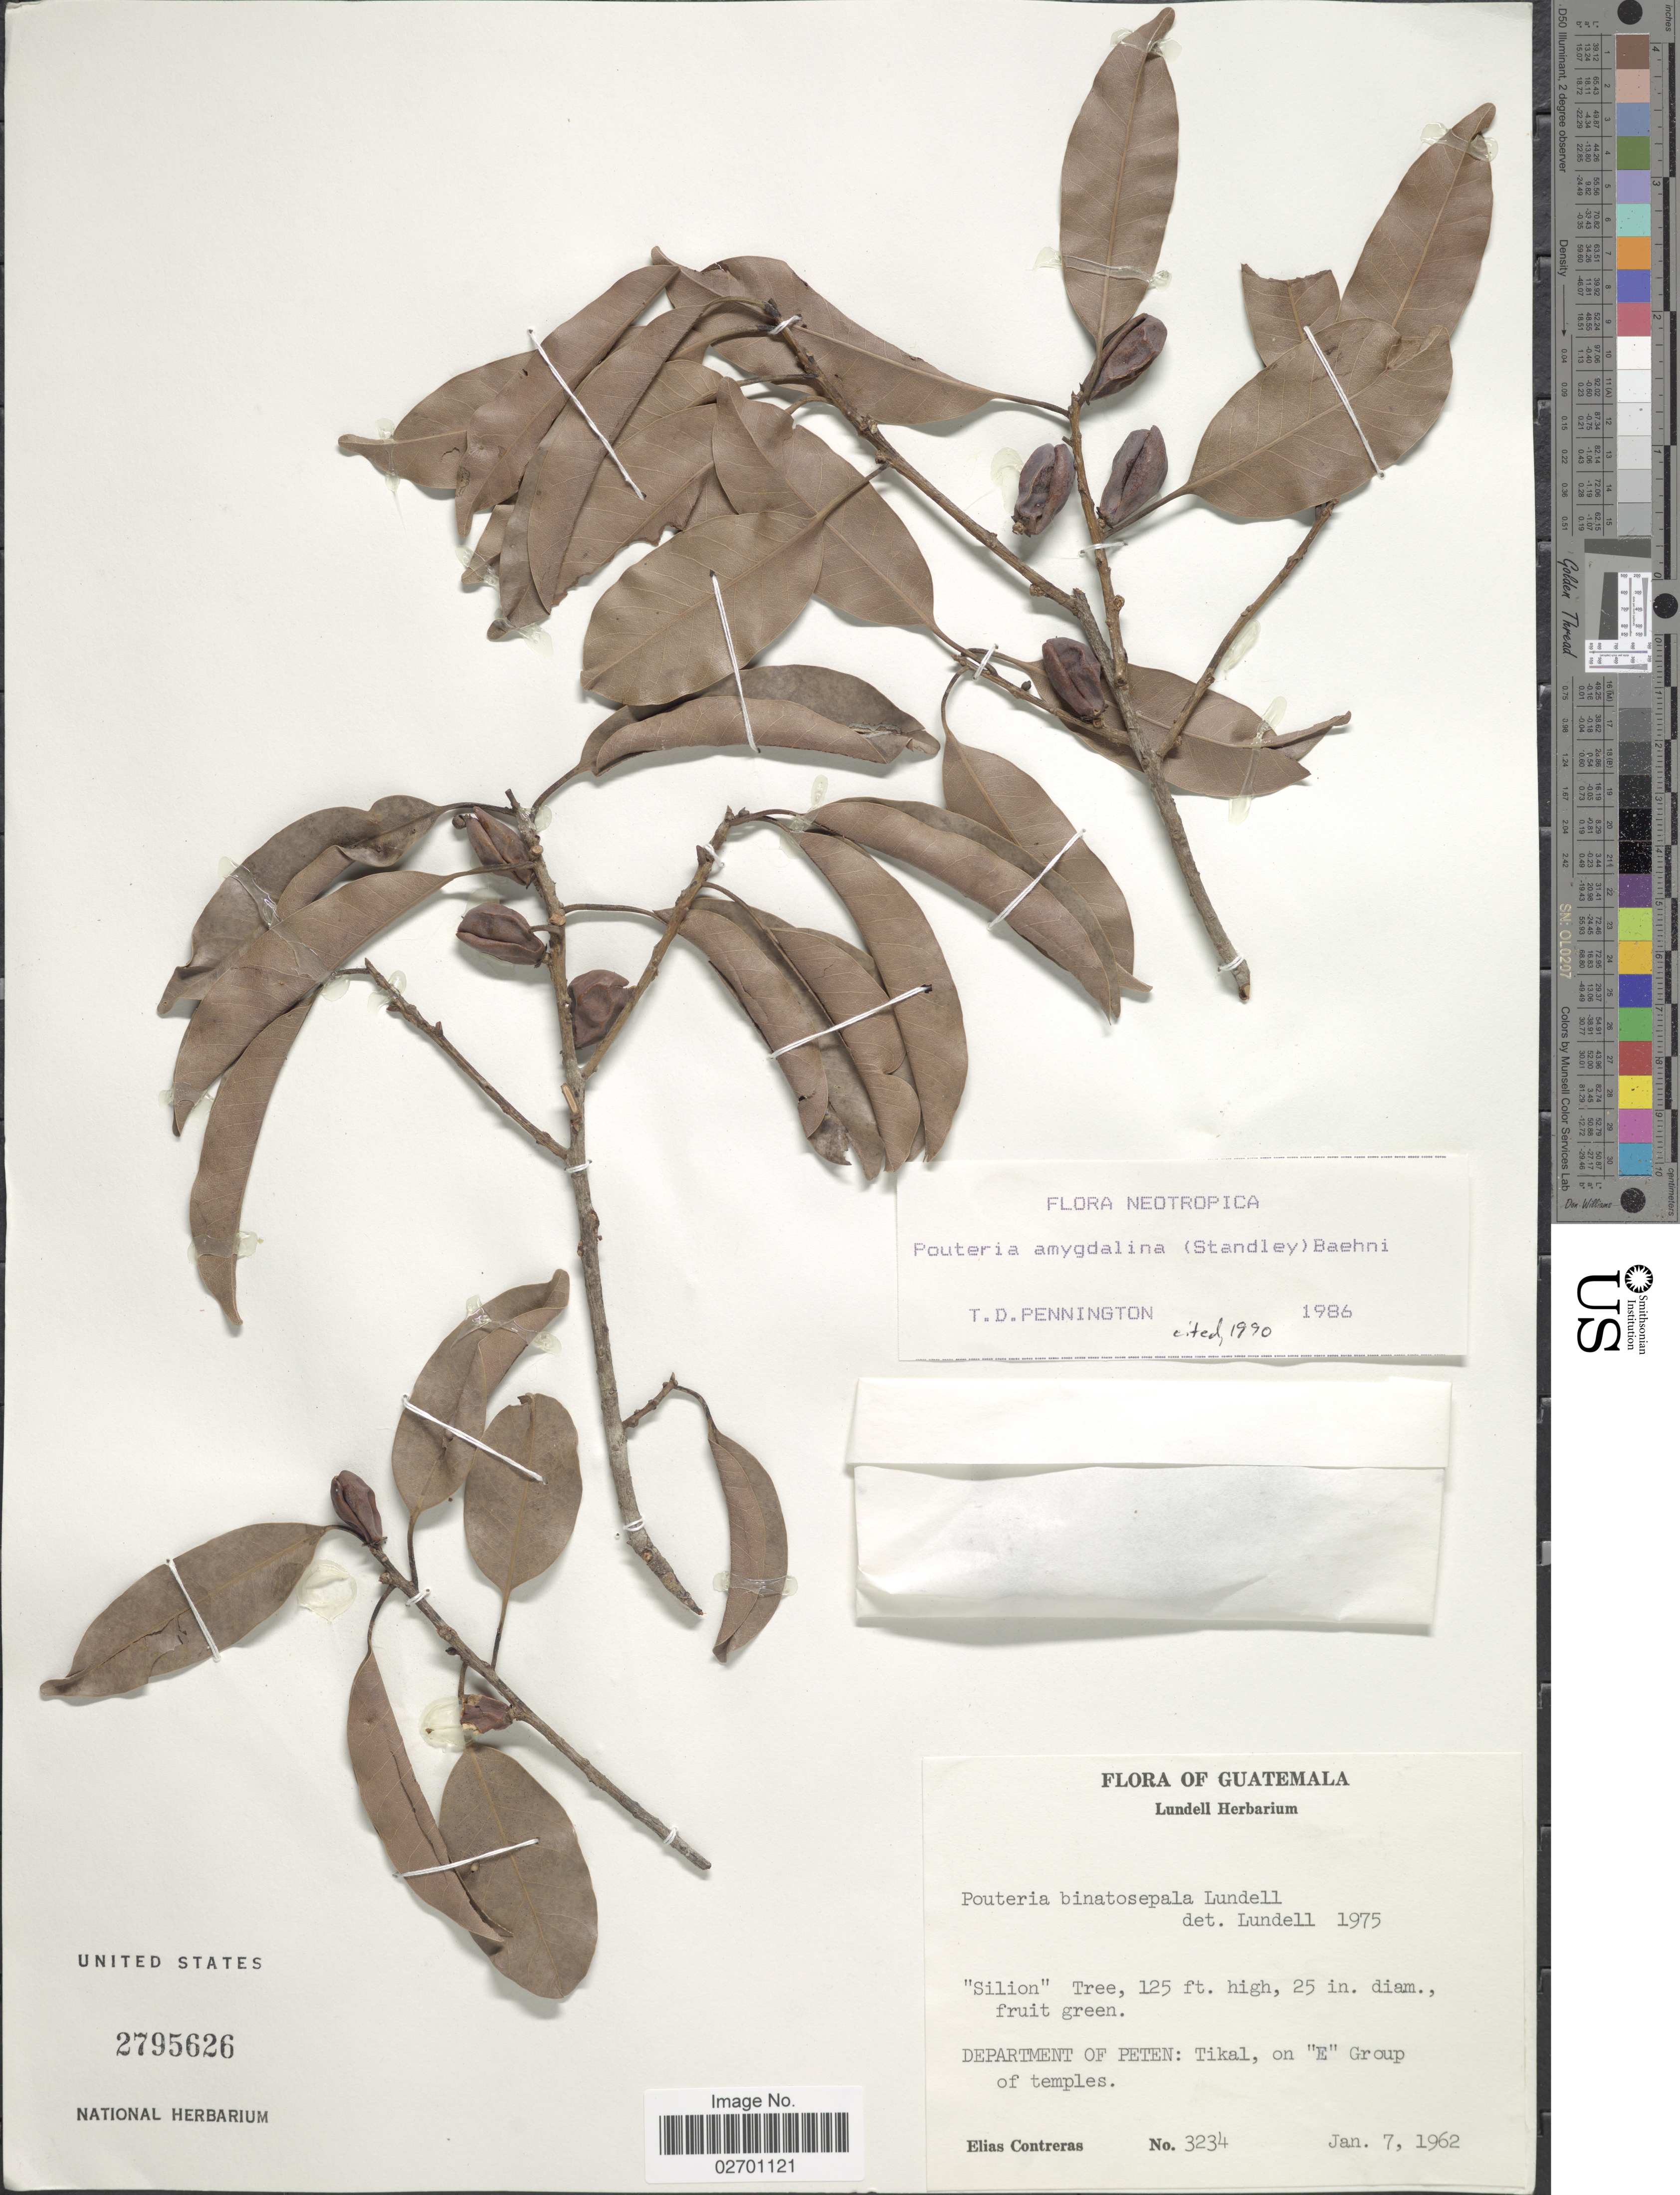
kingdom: Plantae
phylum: Tracheophyta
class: Magnoliopsida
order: Ericales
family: Sapotaceae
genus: Pouteria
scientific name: Pouteria amygdalina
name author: (Standl.) Baehni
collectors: E. Contreras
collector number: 3234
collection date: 1962-01-07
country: Guatemala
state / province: El Petén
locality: Tikal, on "E" Group of temples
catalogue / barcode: US 2795626